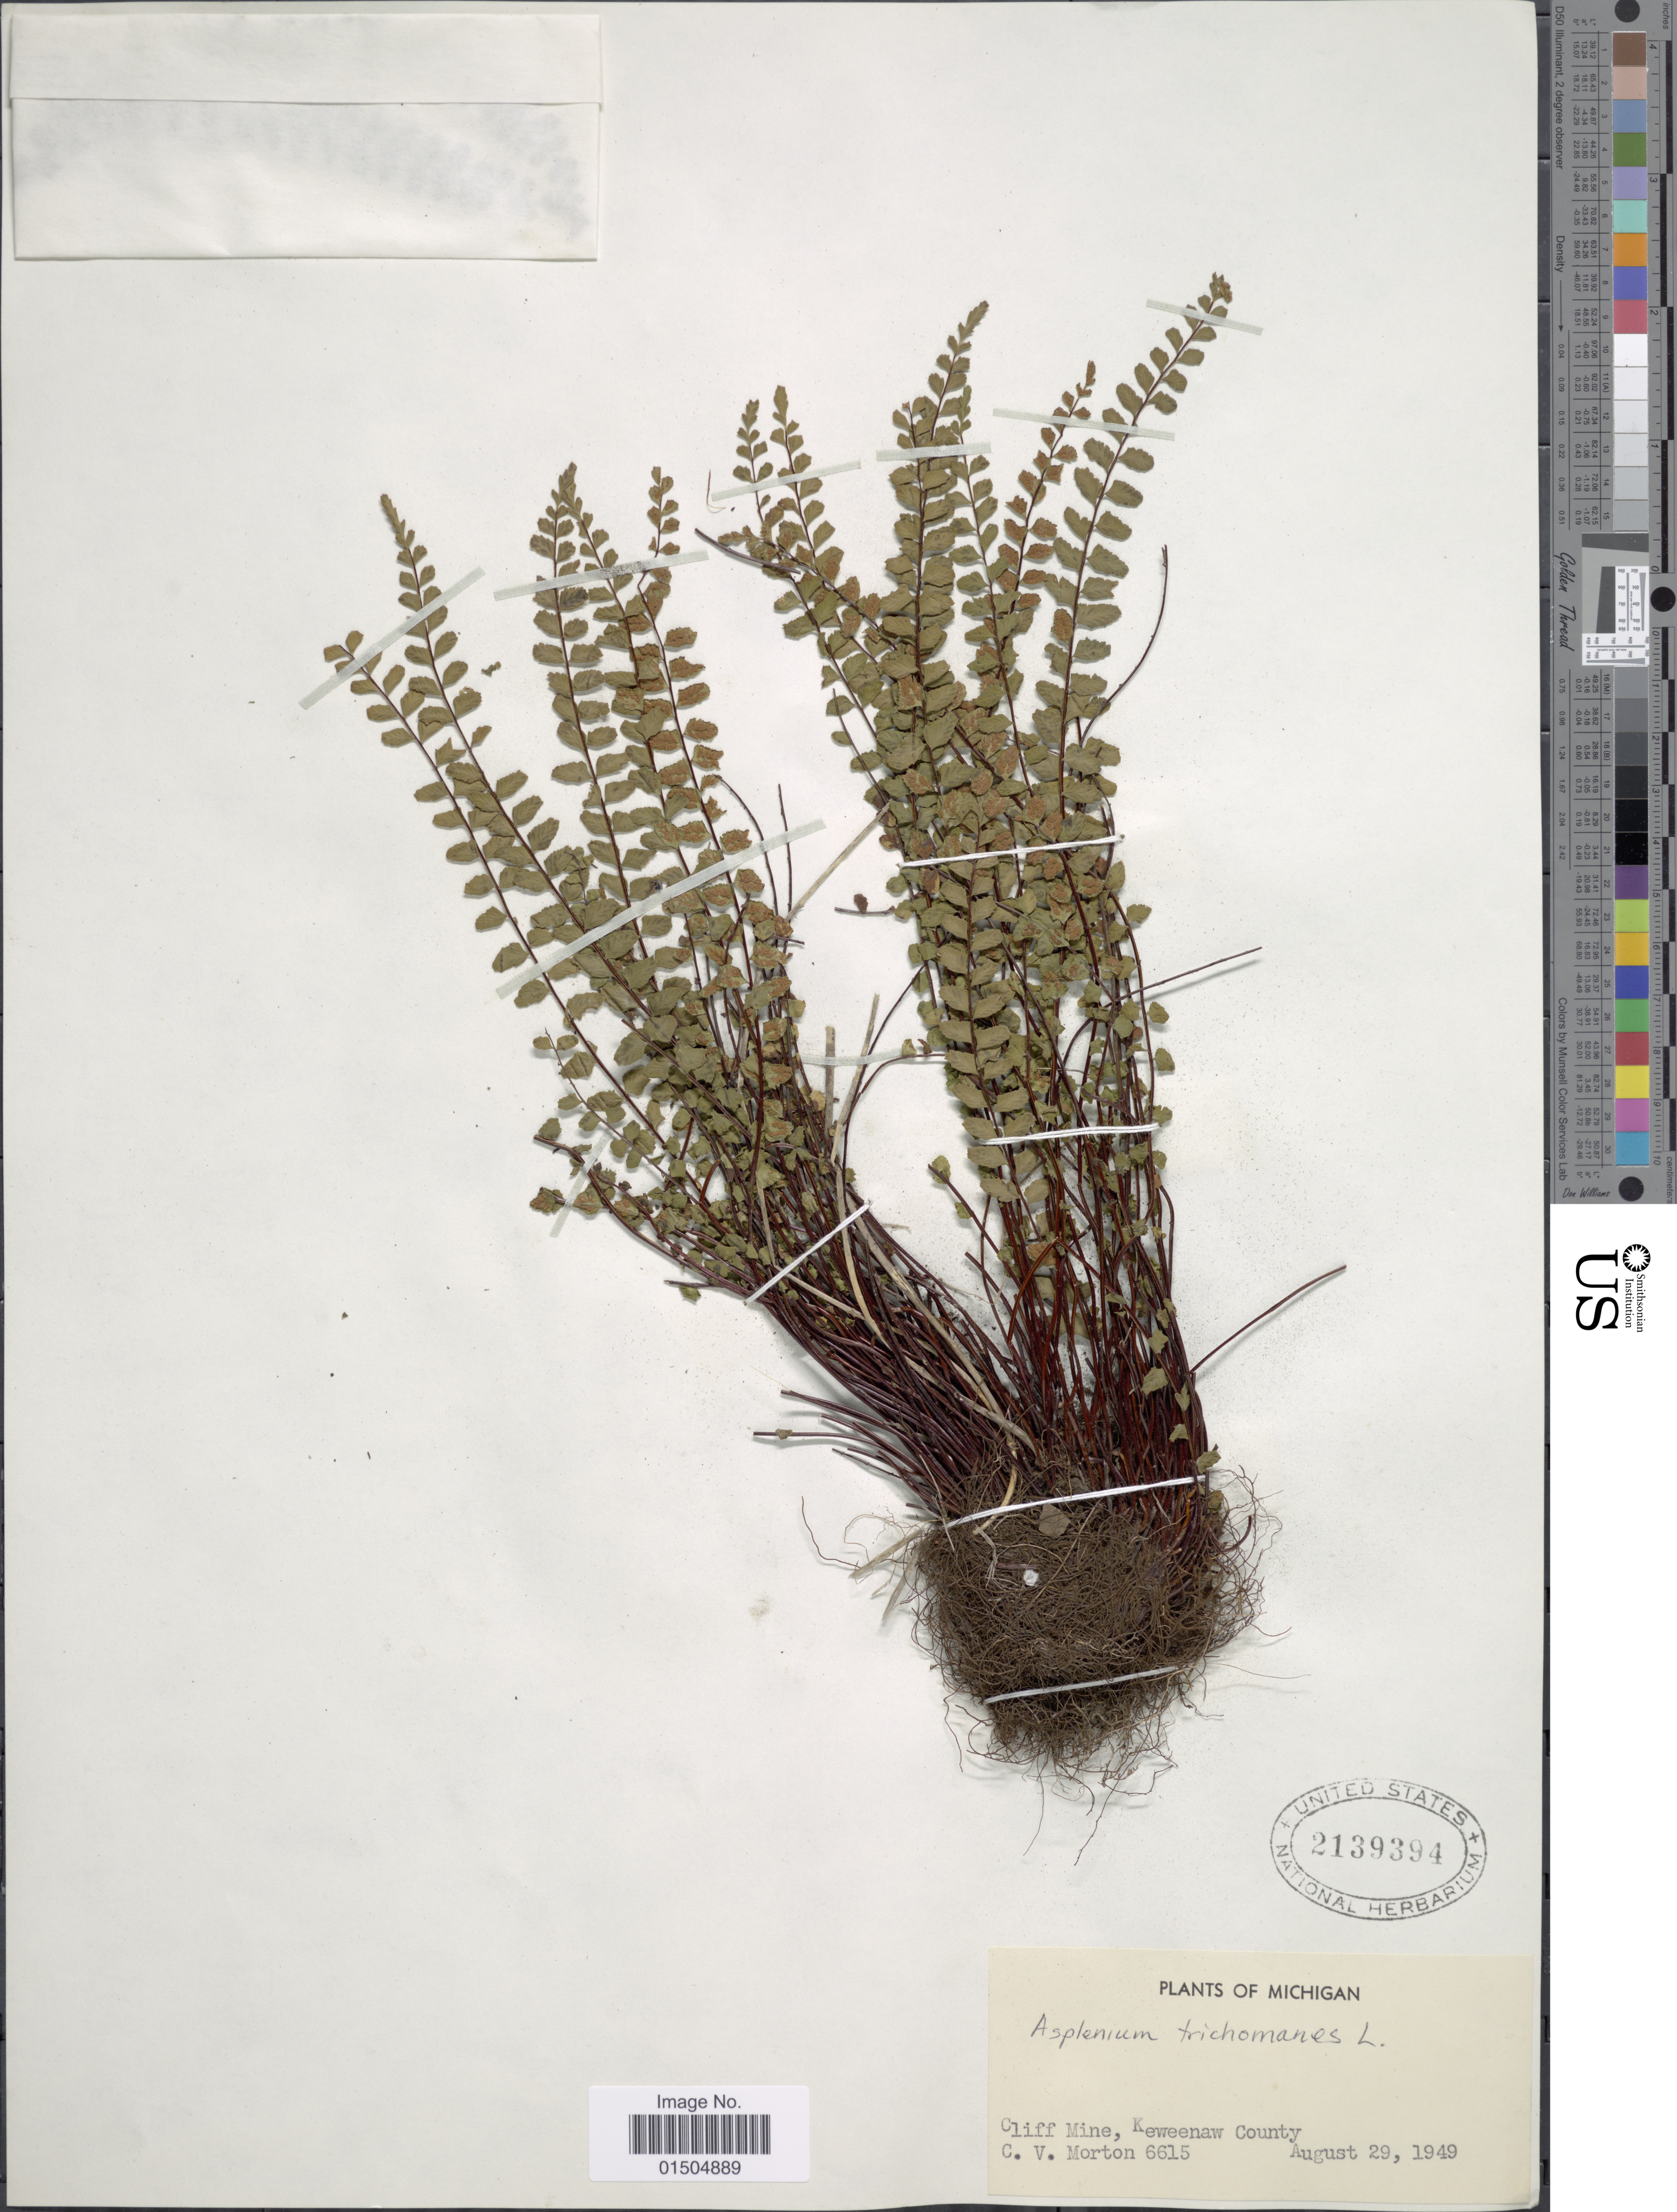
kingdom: Plantae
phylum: Tracheophyta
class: Polypodiopsida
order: Polypodiales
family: Aspleniaceae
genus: Asplenium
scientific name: Asplenium trichomanes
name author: L.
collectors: C. V. Morton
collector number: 6615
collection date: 1949-08-29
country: United States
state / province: Michigan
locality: Cliff Mine, Keweenaw County.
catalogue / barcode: US 2139394